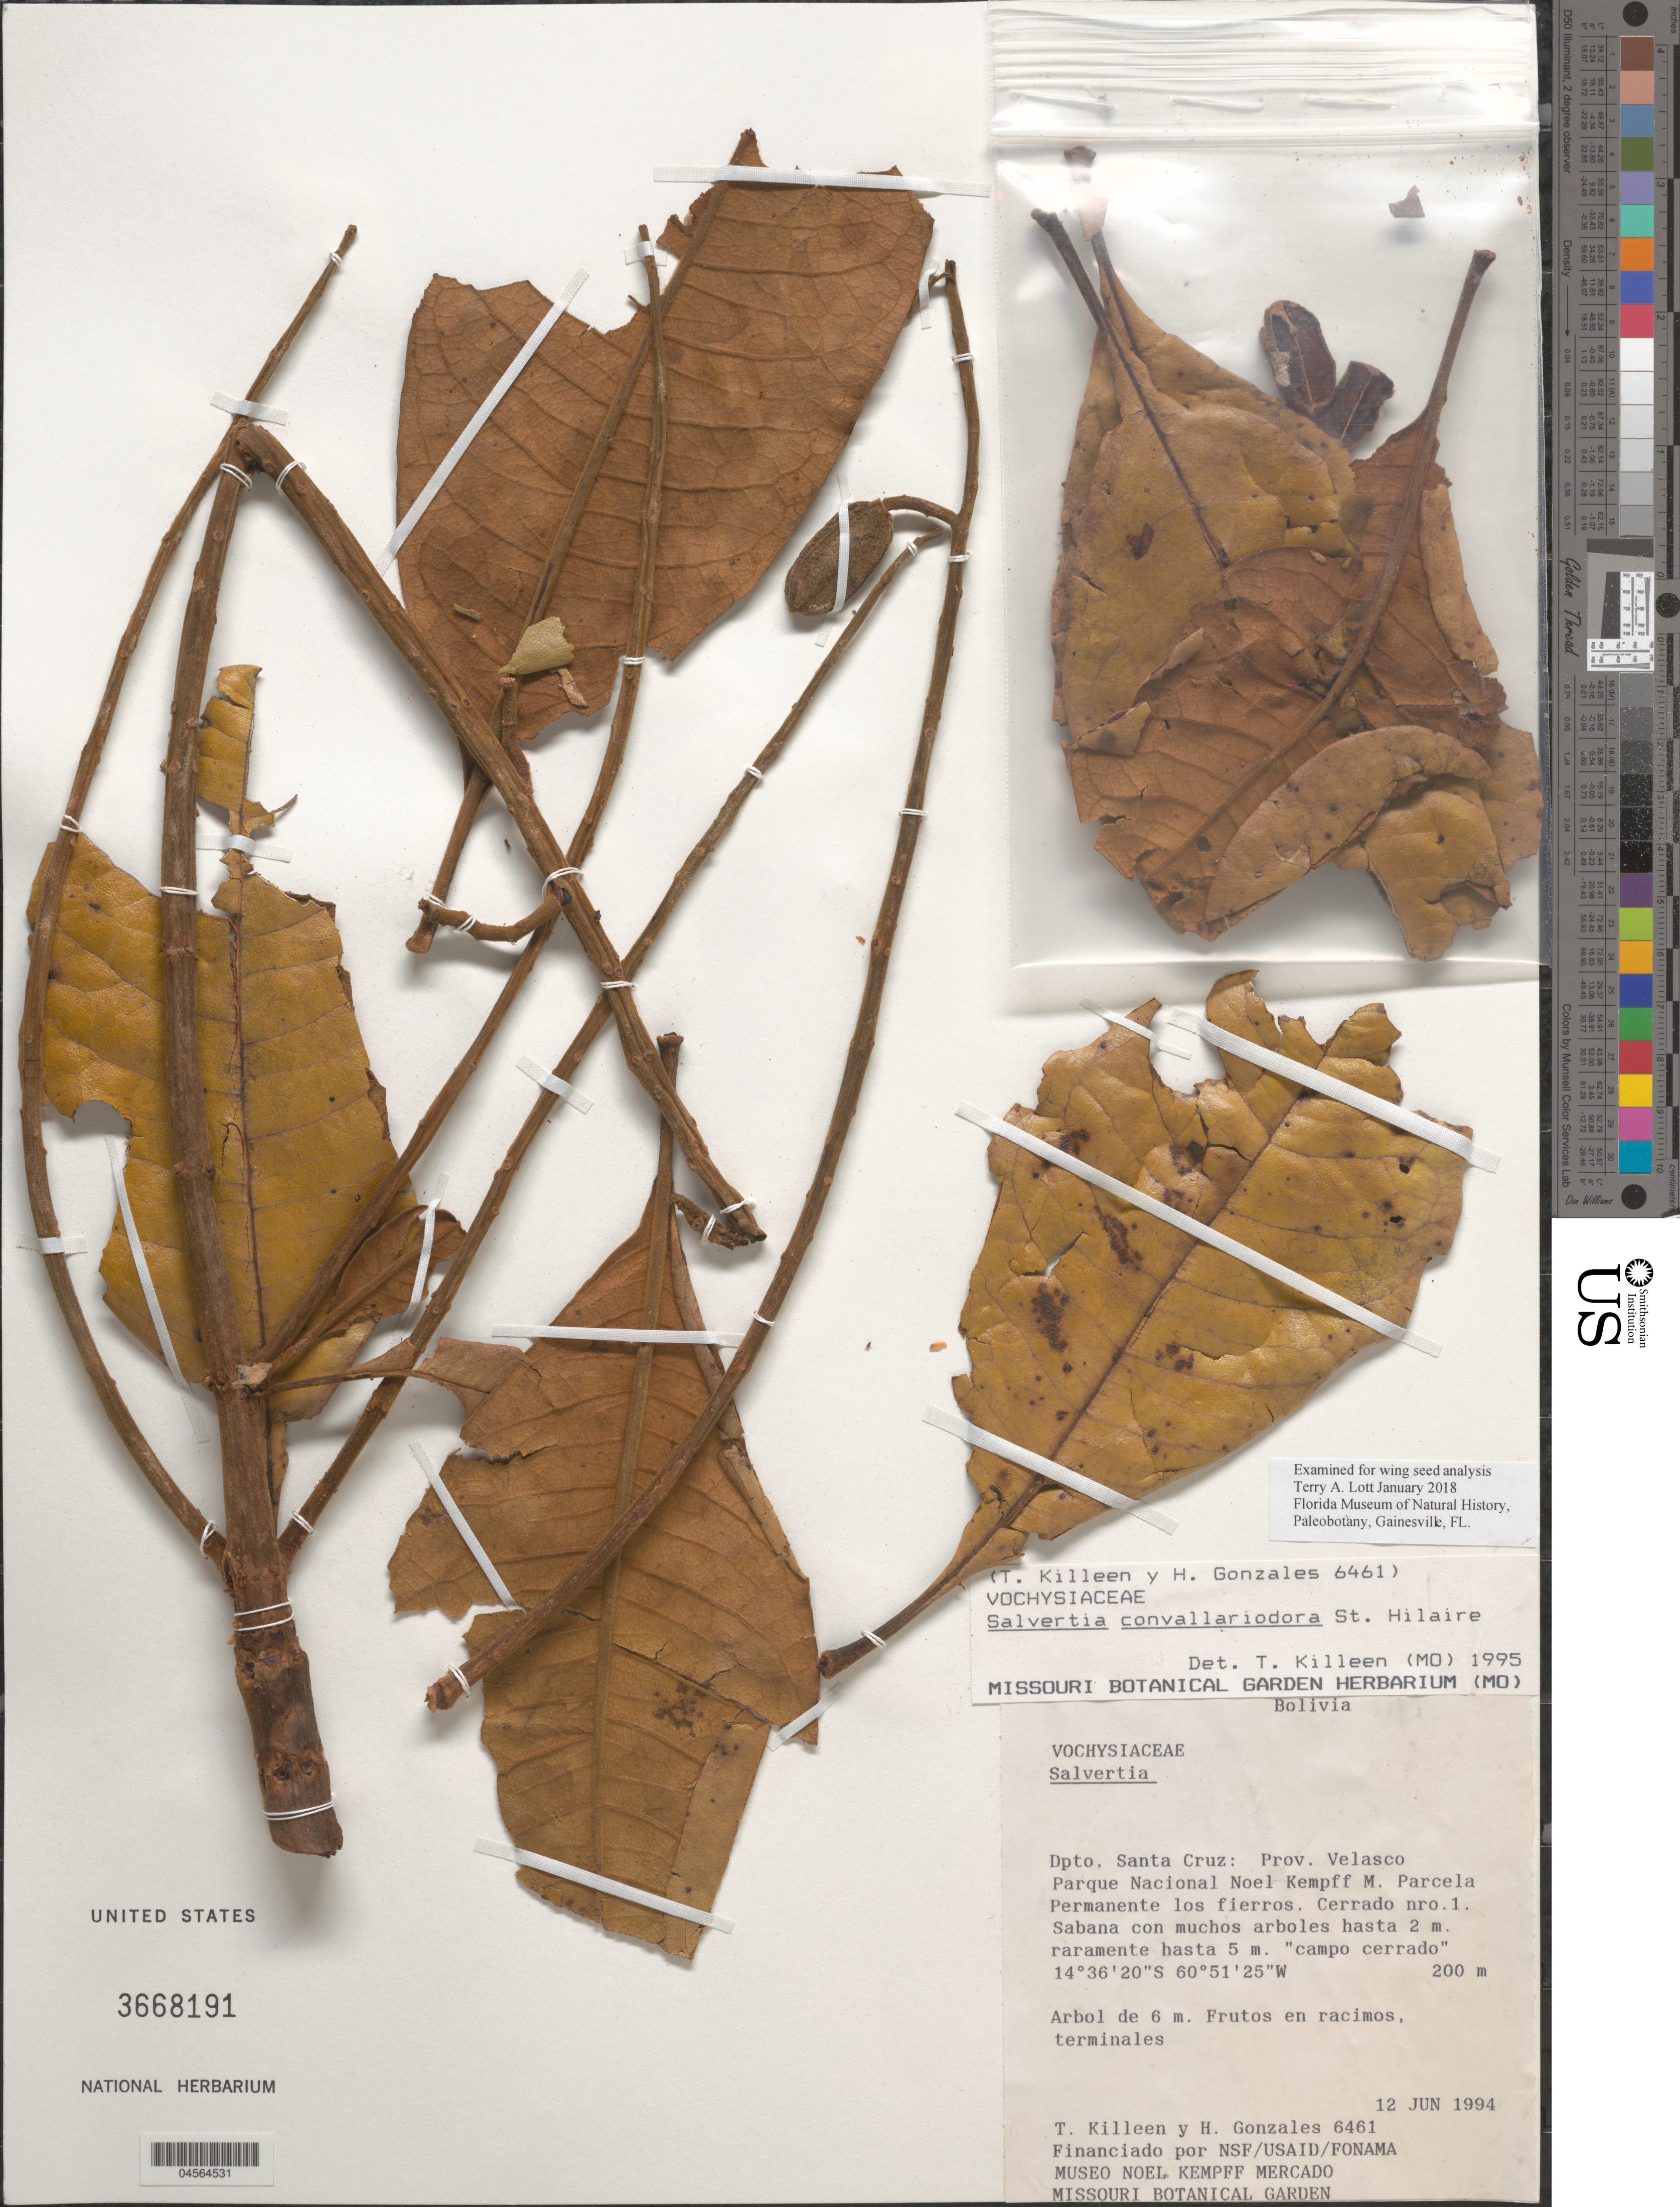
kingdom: Plantae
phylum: Tracheophyta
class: Magnoliopsida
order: Myrtales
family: Vochysiaceae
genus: Salvertia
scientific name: Salvertia convallariodora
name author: A. St.-Hil.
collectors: T. J. Killeen & H. Gonzales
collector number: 6461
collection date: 1994-06-12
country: Bolivia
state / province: Santa Cruz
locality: Dpto. Santa Cruz: Prov. Velasco. Parque Nacional Noel Kempff M. Parcela Permanente los fierros. Cerrado nro. 1.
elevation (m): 200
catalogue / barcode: US 3668191